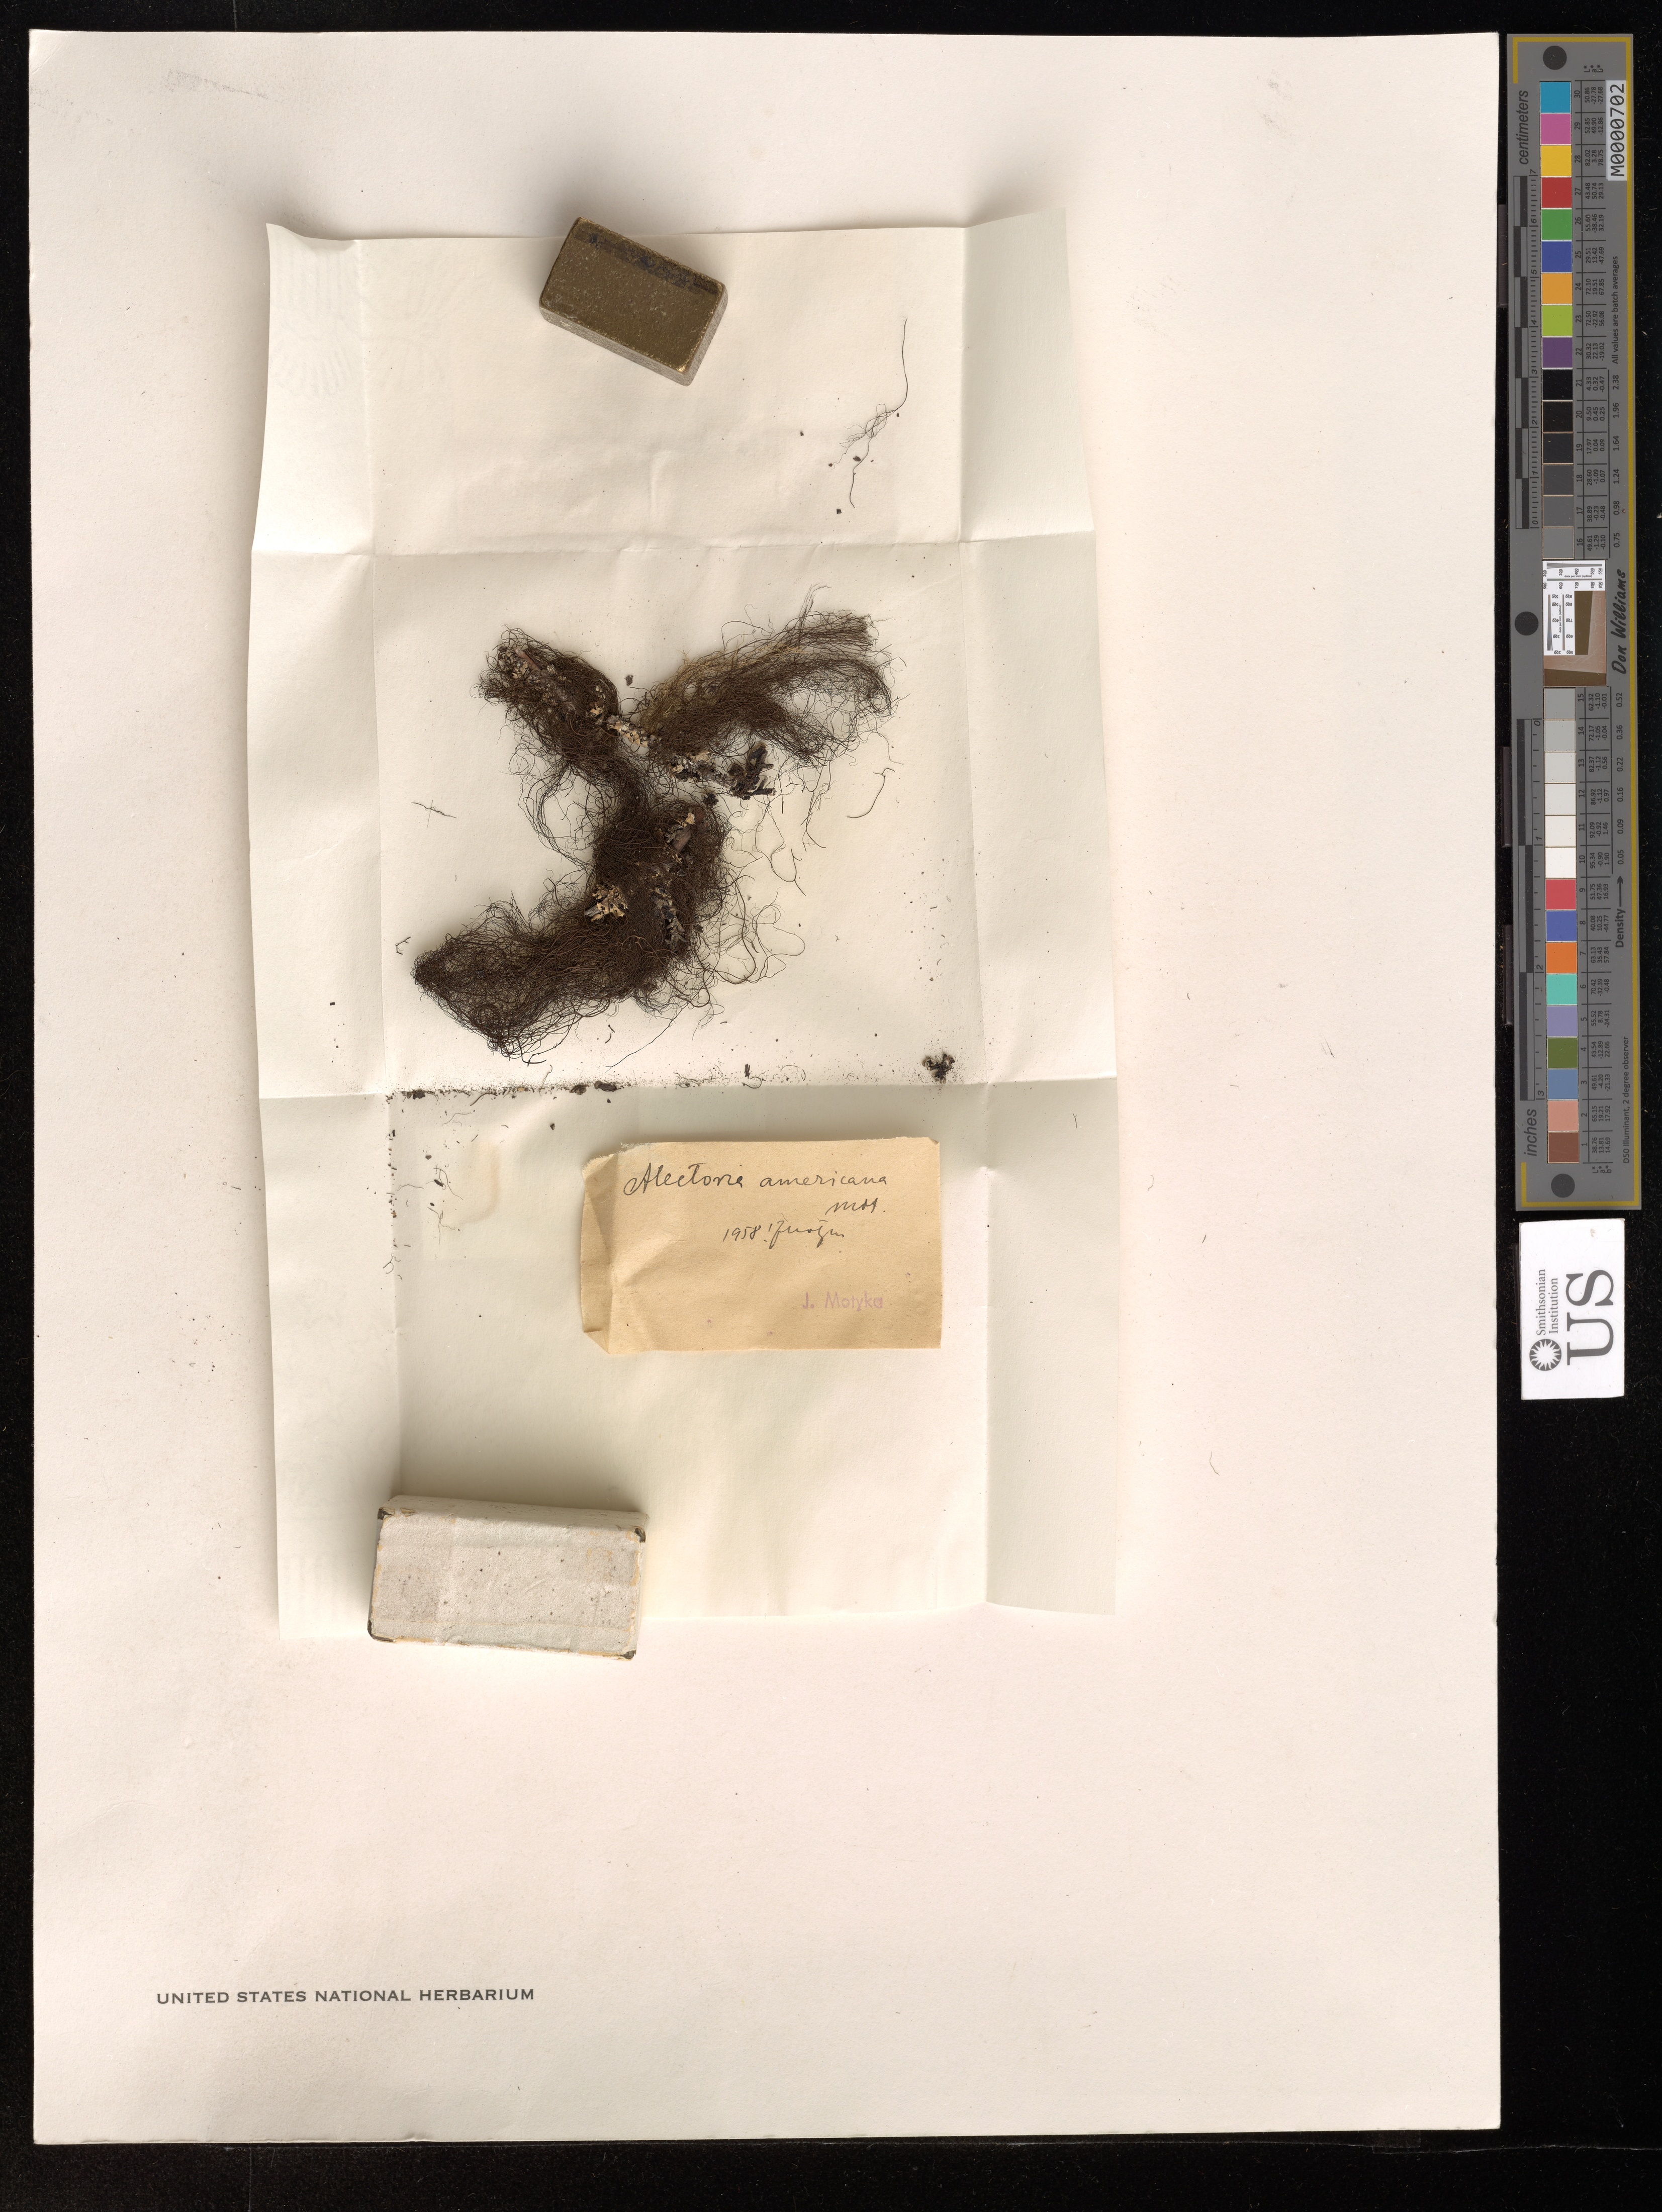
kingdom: Fungi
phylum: Ascomycota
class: Lecanoromycetes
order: Lecanorales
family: Parmeliaceae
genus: Alectoria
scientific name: Alectoria lanestris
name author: (Ach.) Gyeln.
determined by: Hawksworth, D. L.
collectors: H. A. Imshaug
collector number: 5545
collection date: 1950-06-16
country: United States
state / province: Montana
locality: The Rocky Mountains. Glacier National Park. University of Michigan Expedition, 1950. Grinnell Creek and Josephine Lake.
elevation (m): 1494